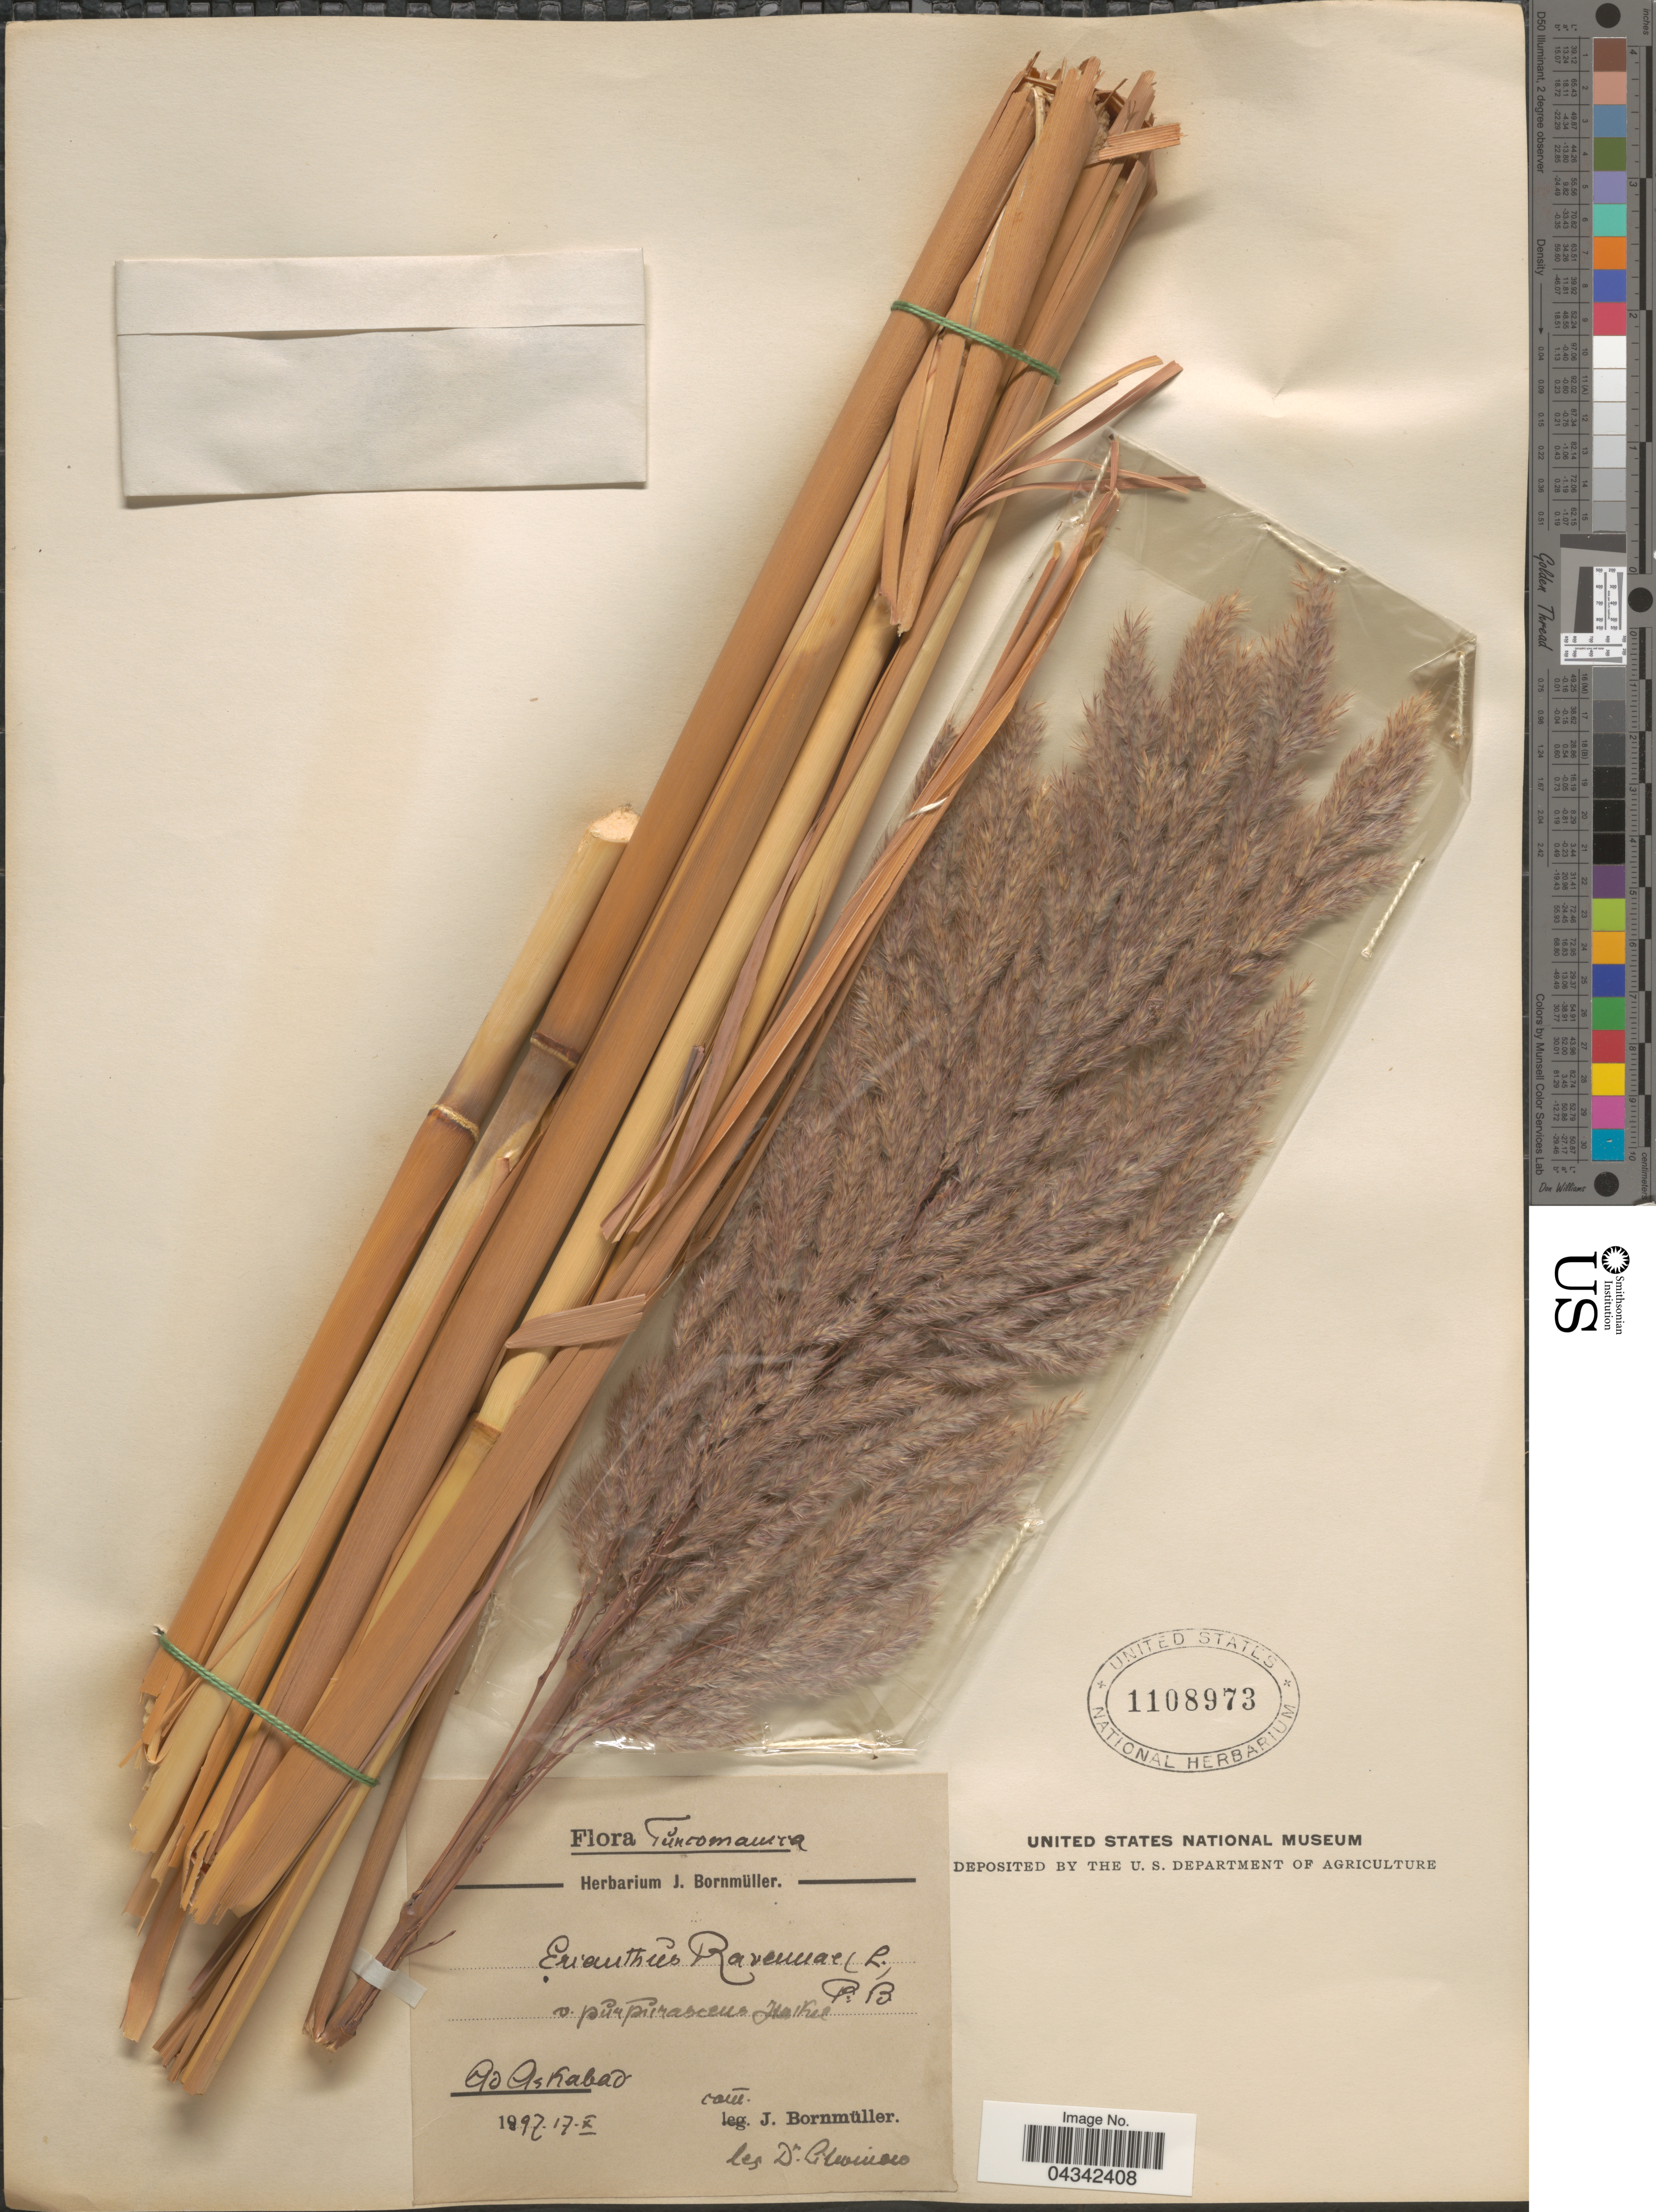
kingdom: Plantae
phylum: Tracheophyta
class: Liliopsida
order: Poales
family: Poaceae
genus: Tripidium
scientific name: Tripidium ravennae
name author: (L.) H. Scholz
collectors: Clevinaco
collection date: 1897-10-17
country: Turkey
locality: Turcomanica. Ad Askabad.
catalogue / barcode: US 1108973